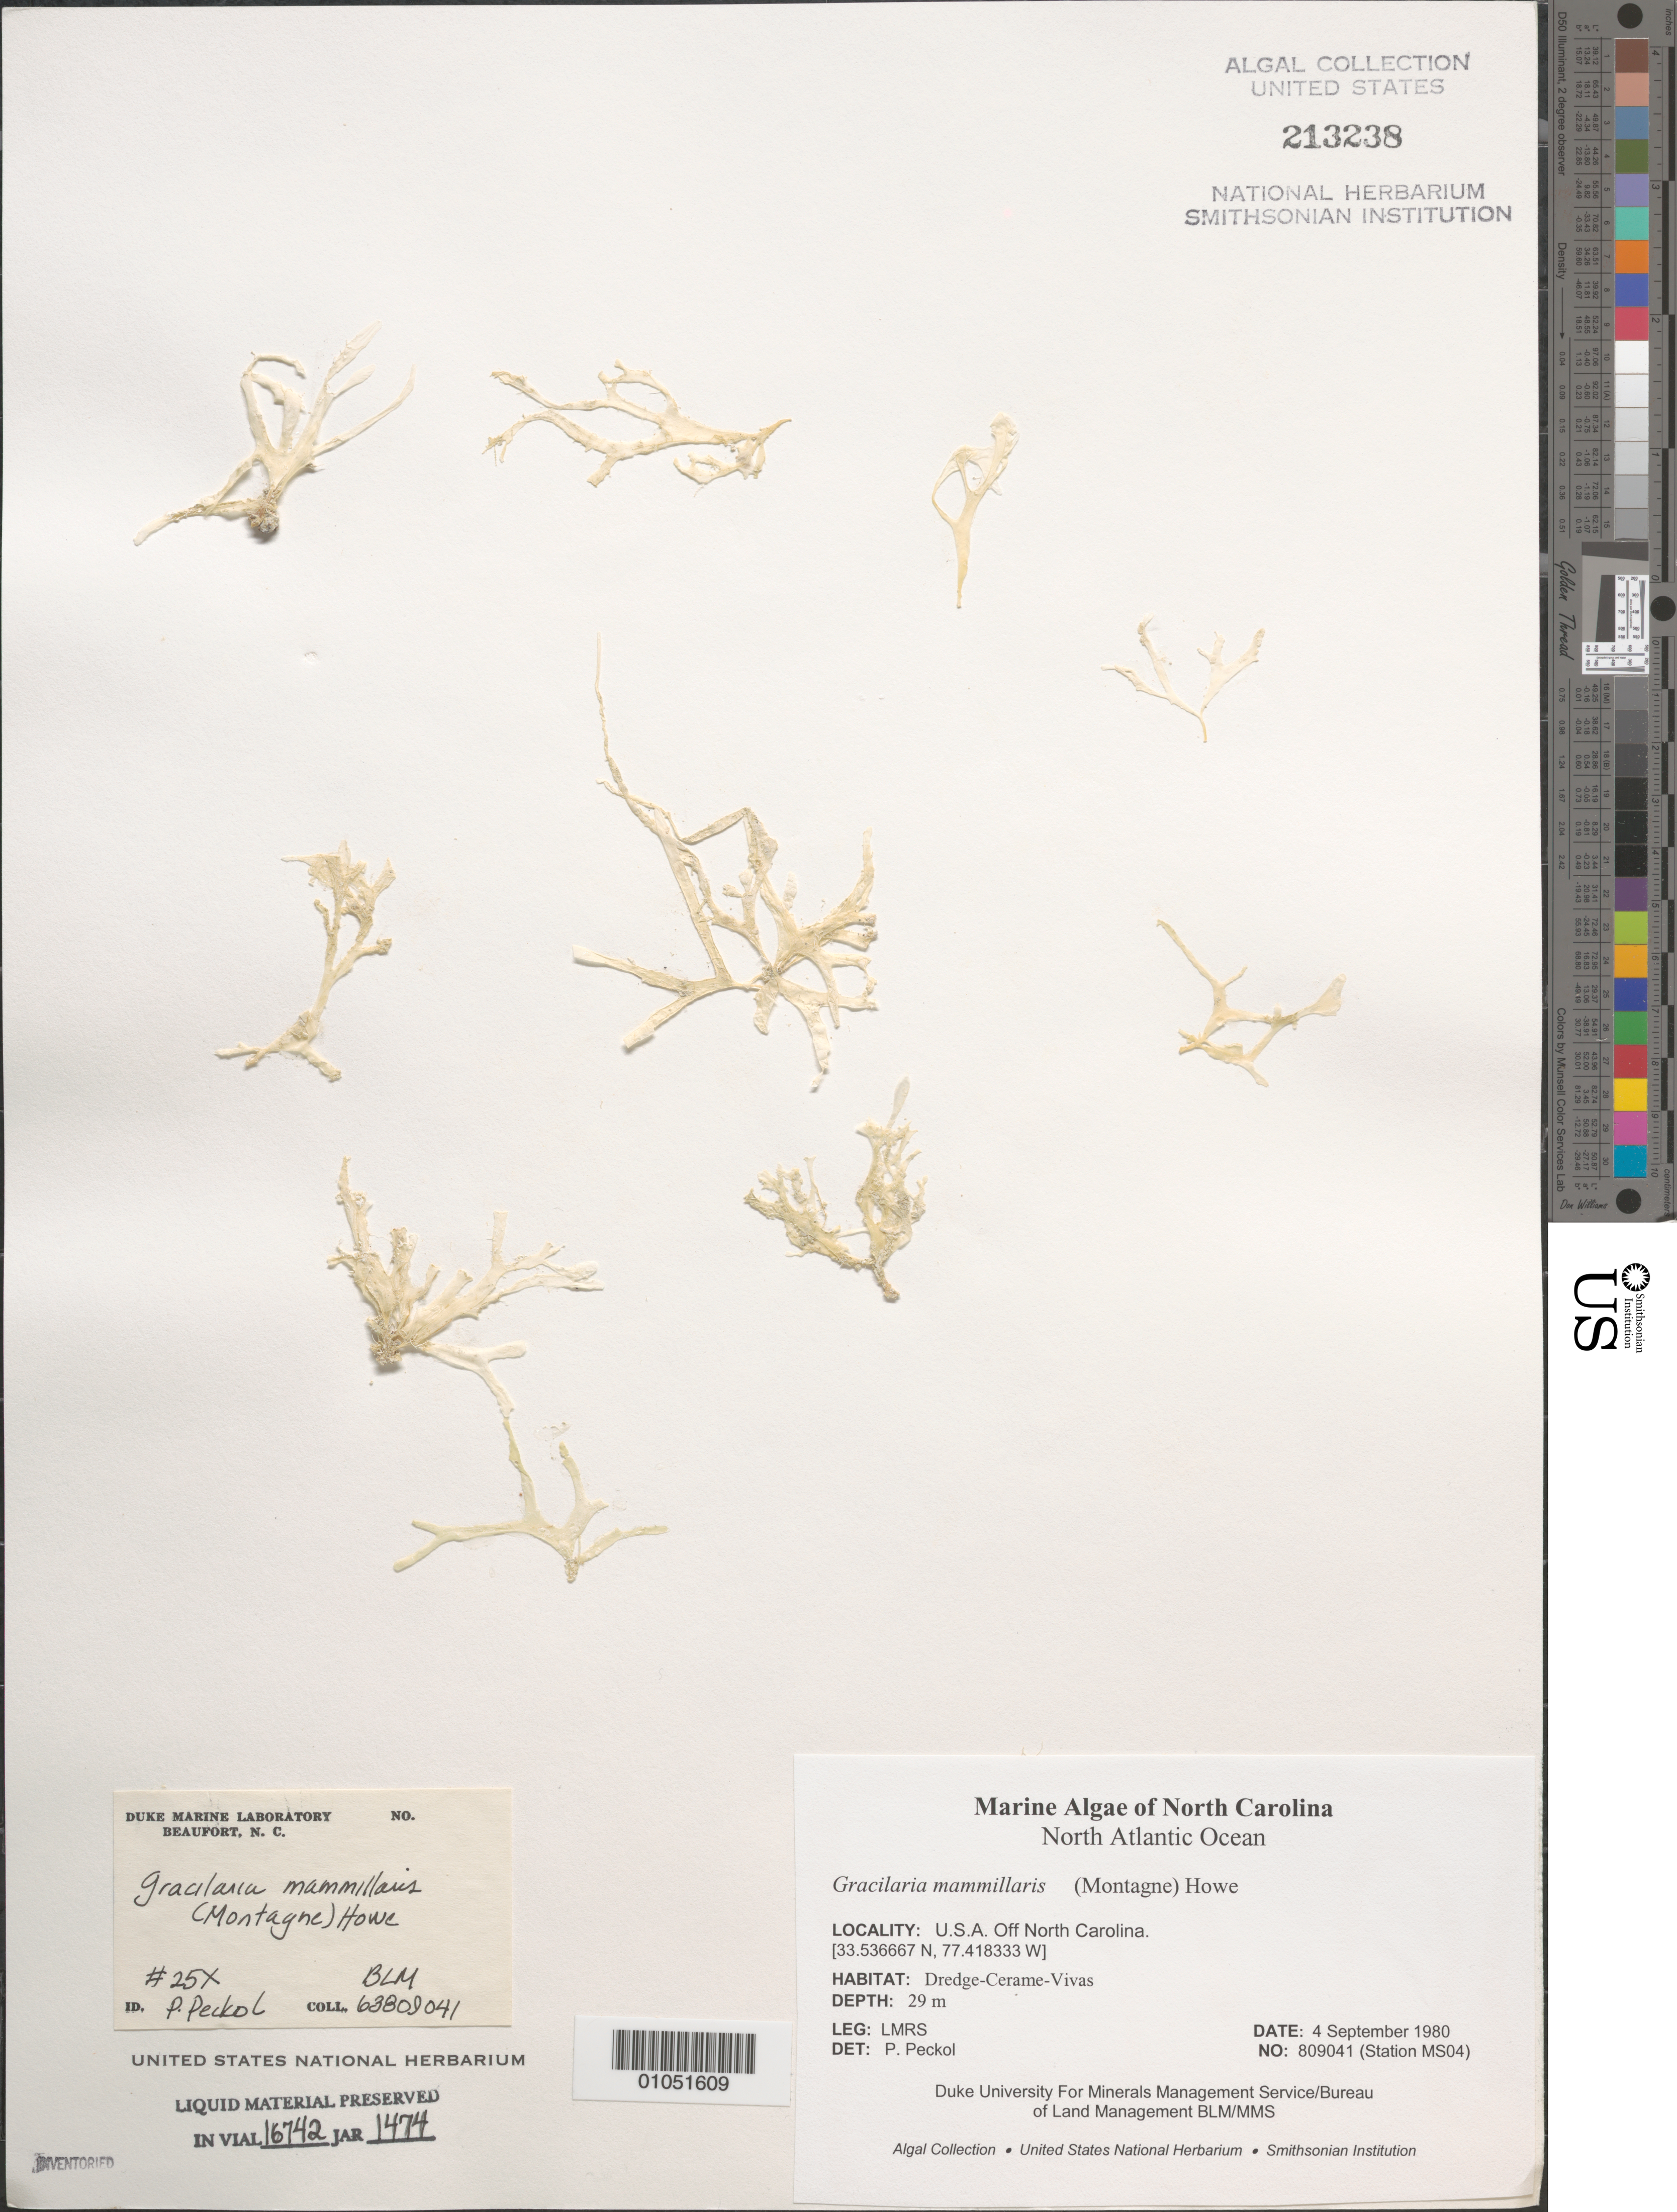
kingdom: Plantae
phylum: Rhodophyta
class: Florideophyceae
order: Gracilariales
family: Gracilariaceae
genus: Gracilaria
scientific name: Gracilaria mammillaris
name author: (Mont.) M. Howe in Britton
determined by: Peckol, P.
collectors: LMRS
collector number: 809041 (Station MS04)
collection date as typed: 04 Sep 1980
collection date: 1980-09-04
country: United States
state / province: North Carolina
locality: North Atlantic Ocean off North Carolina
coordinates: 33.536667 N, 77.418333 W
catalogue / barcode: US 213238